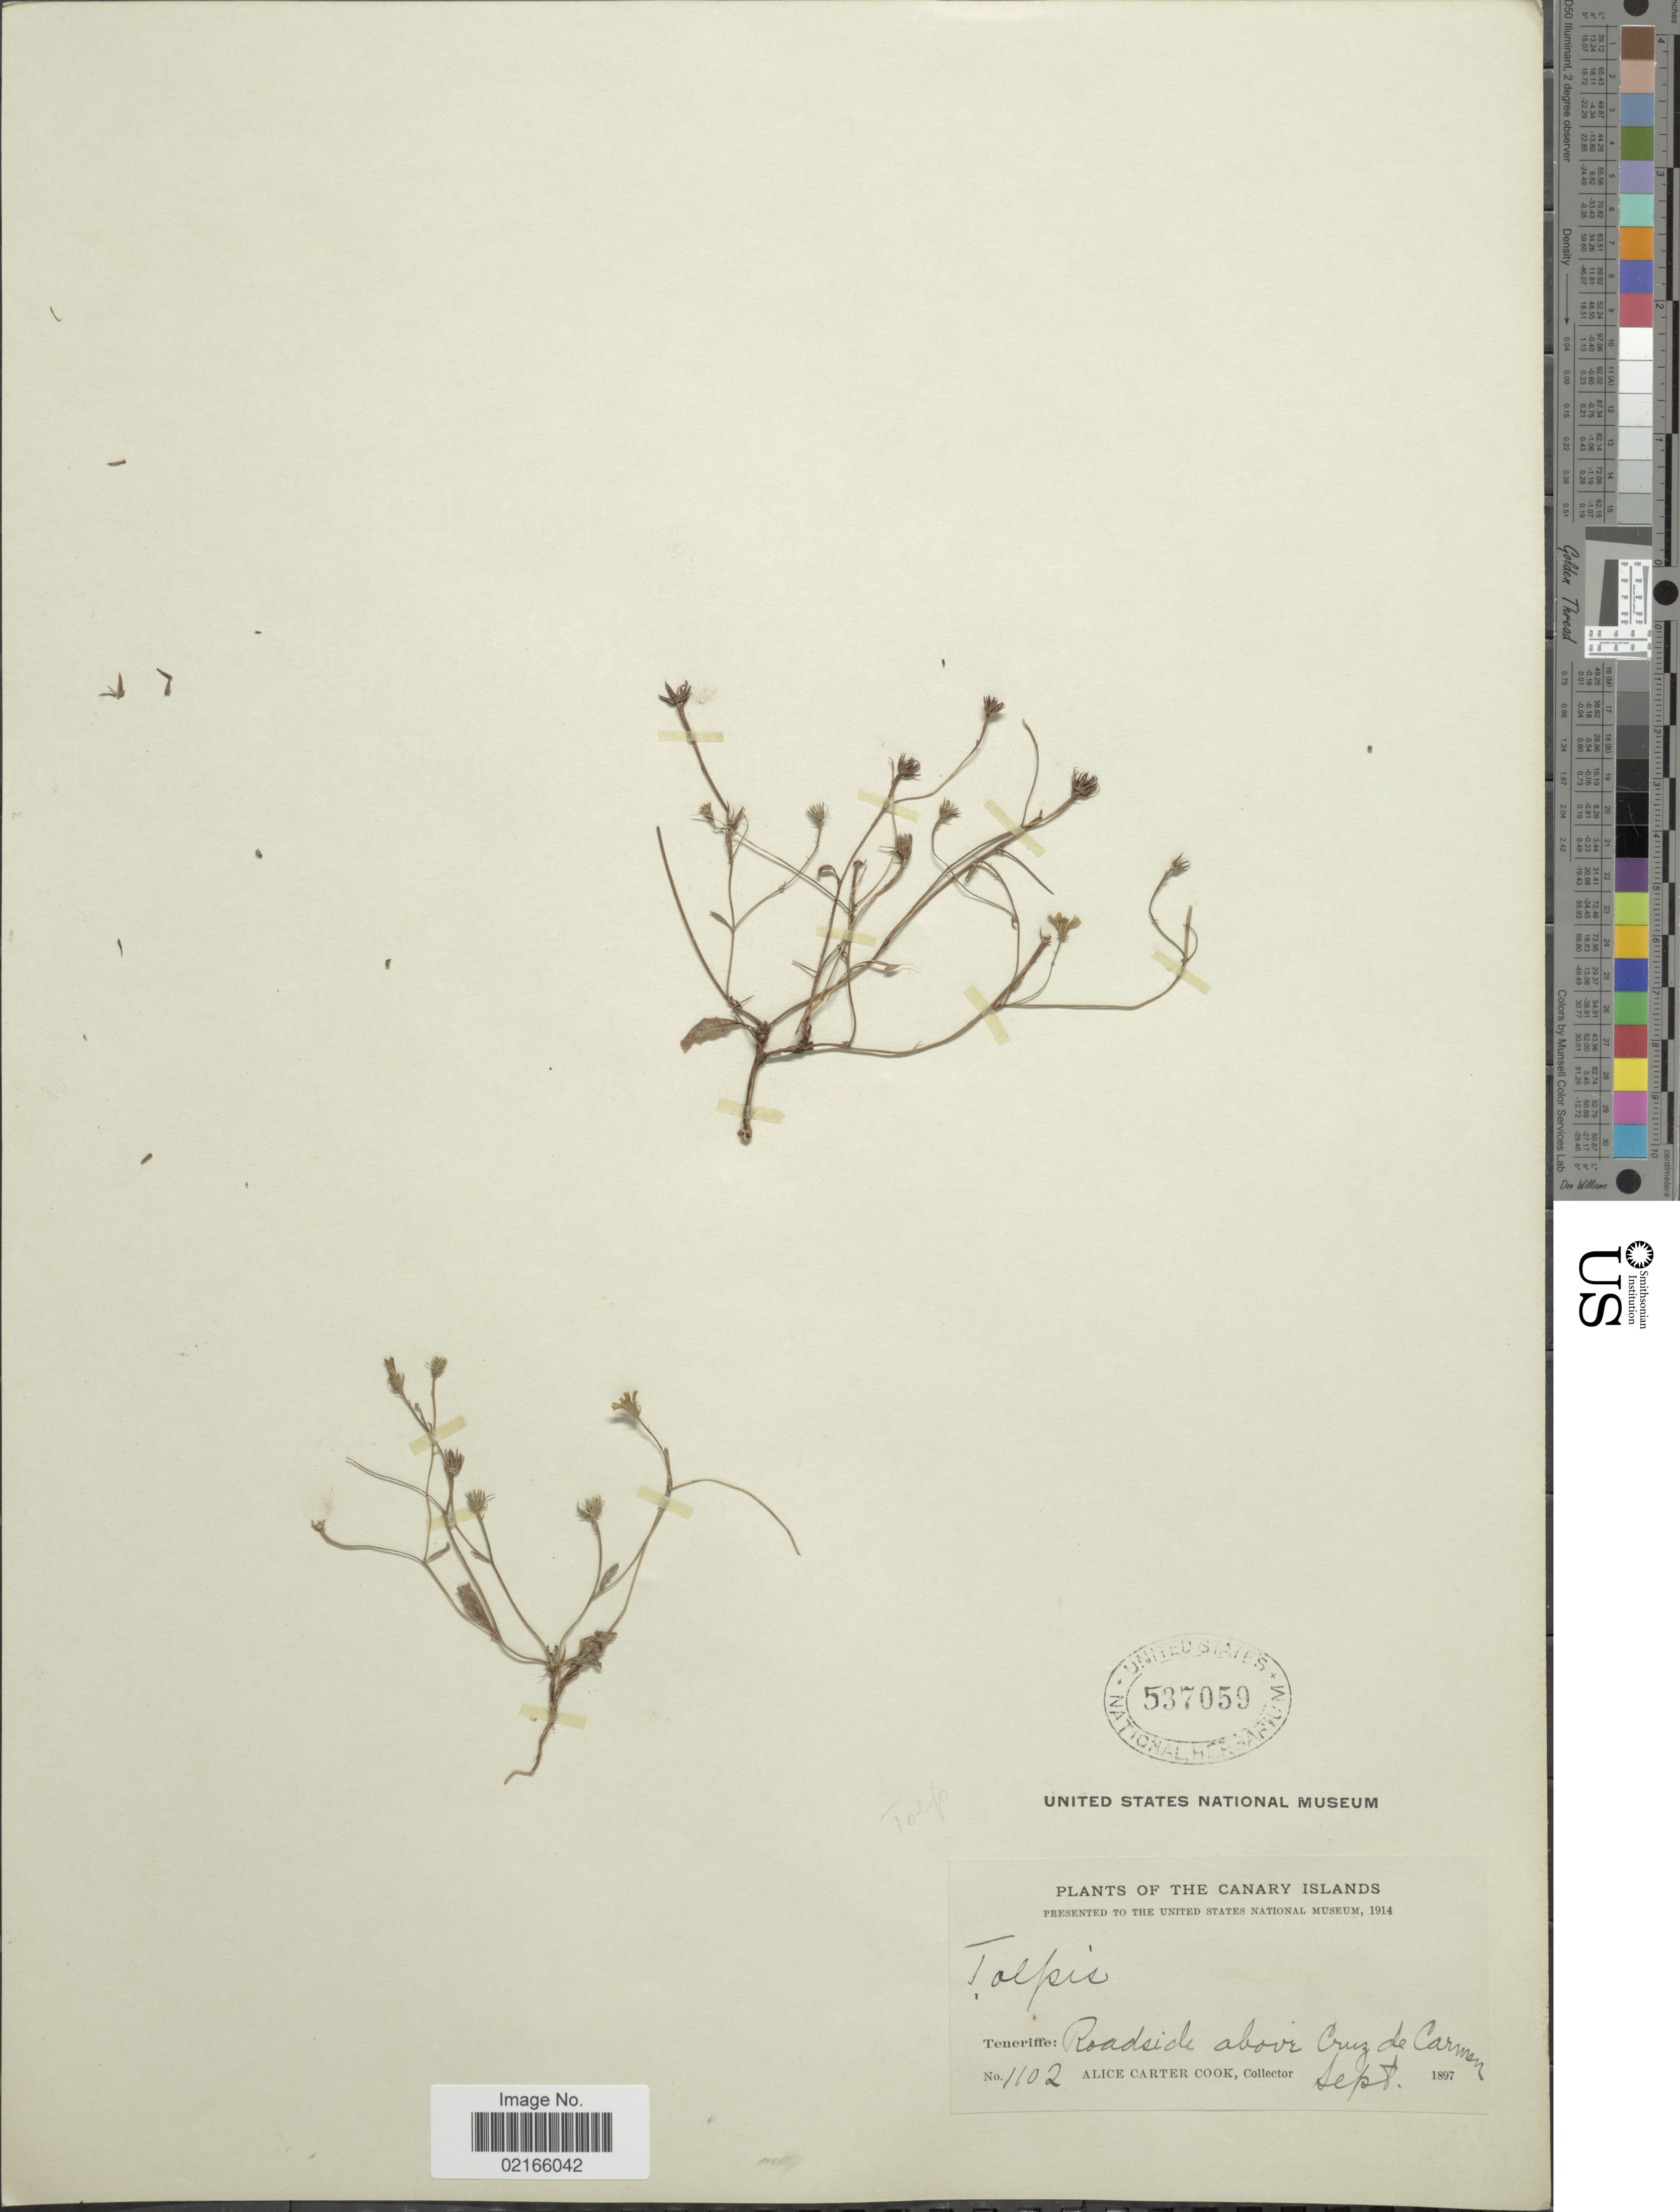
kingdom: Plantae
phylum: Tracheophyta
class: Magnoliopsida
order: Asterales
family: Asteraceae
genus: Tolpis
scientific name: Tolpis coronopifolia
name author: (Desf.) Biv.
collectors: Alice C. Cook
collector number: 1102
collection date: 1897-09-08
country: Spain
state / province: Canarias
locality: Canary Islands, Teneriffe: Roadside above Cruz de Carmen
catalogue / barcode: US 537059